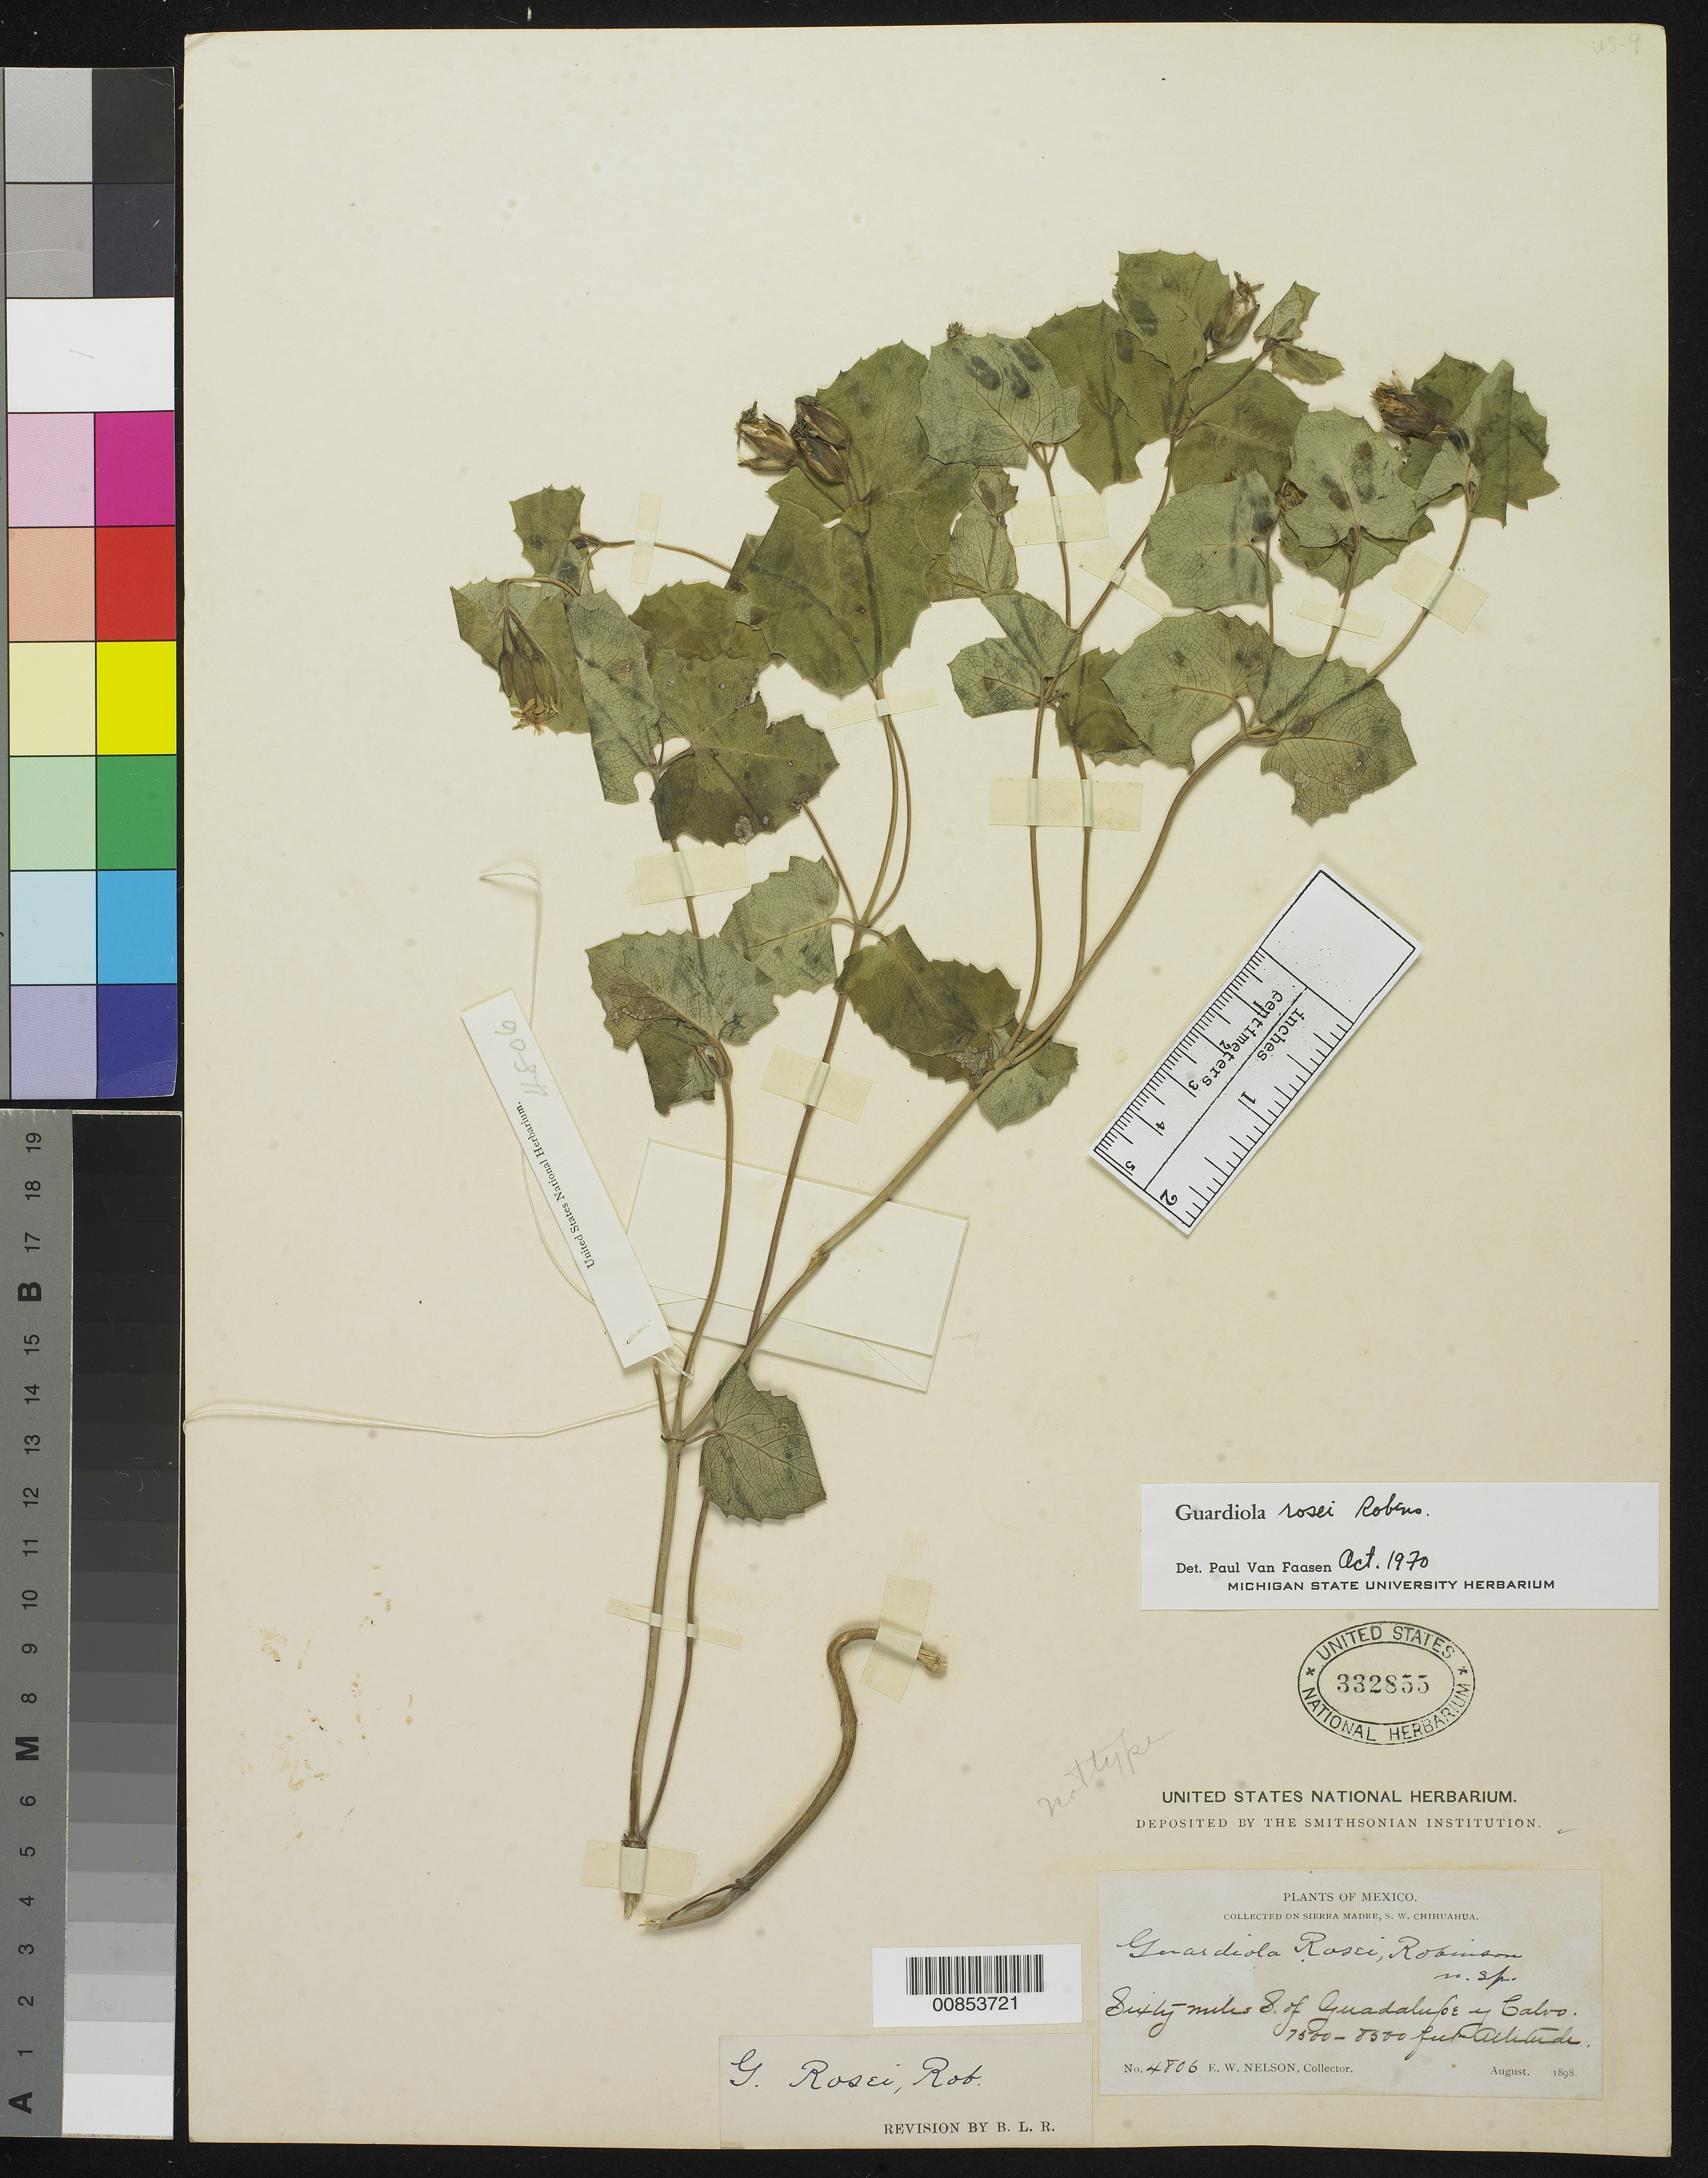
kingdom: Plantae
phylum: Tracheophyta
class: Magnoliopsida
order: Asterales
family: Asteraceae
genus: Guardiola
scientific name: Guardiola rosei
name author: B.L. Rob.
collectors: E. W. Nelson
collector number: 4806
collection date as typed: Aug 1898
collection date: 1898-08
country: Mexico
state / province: Chihuahua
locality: Sixty miles S of Guadalupe y Calvo. Sierra Madre, S.W. Chihuahua.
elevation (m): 2286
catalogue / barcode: US 332855